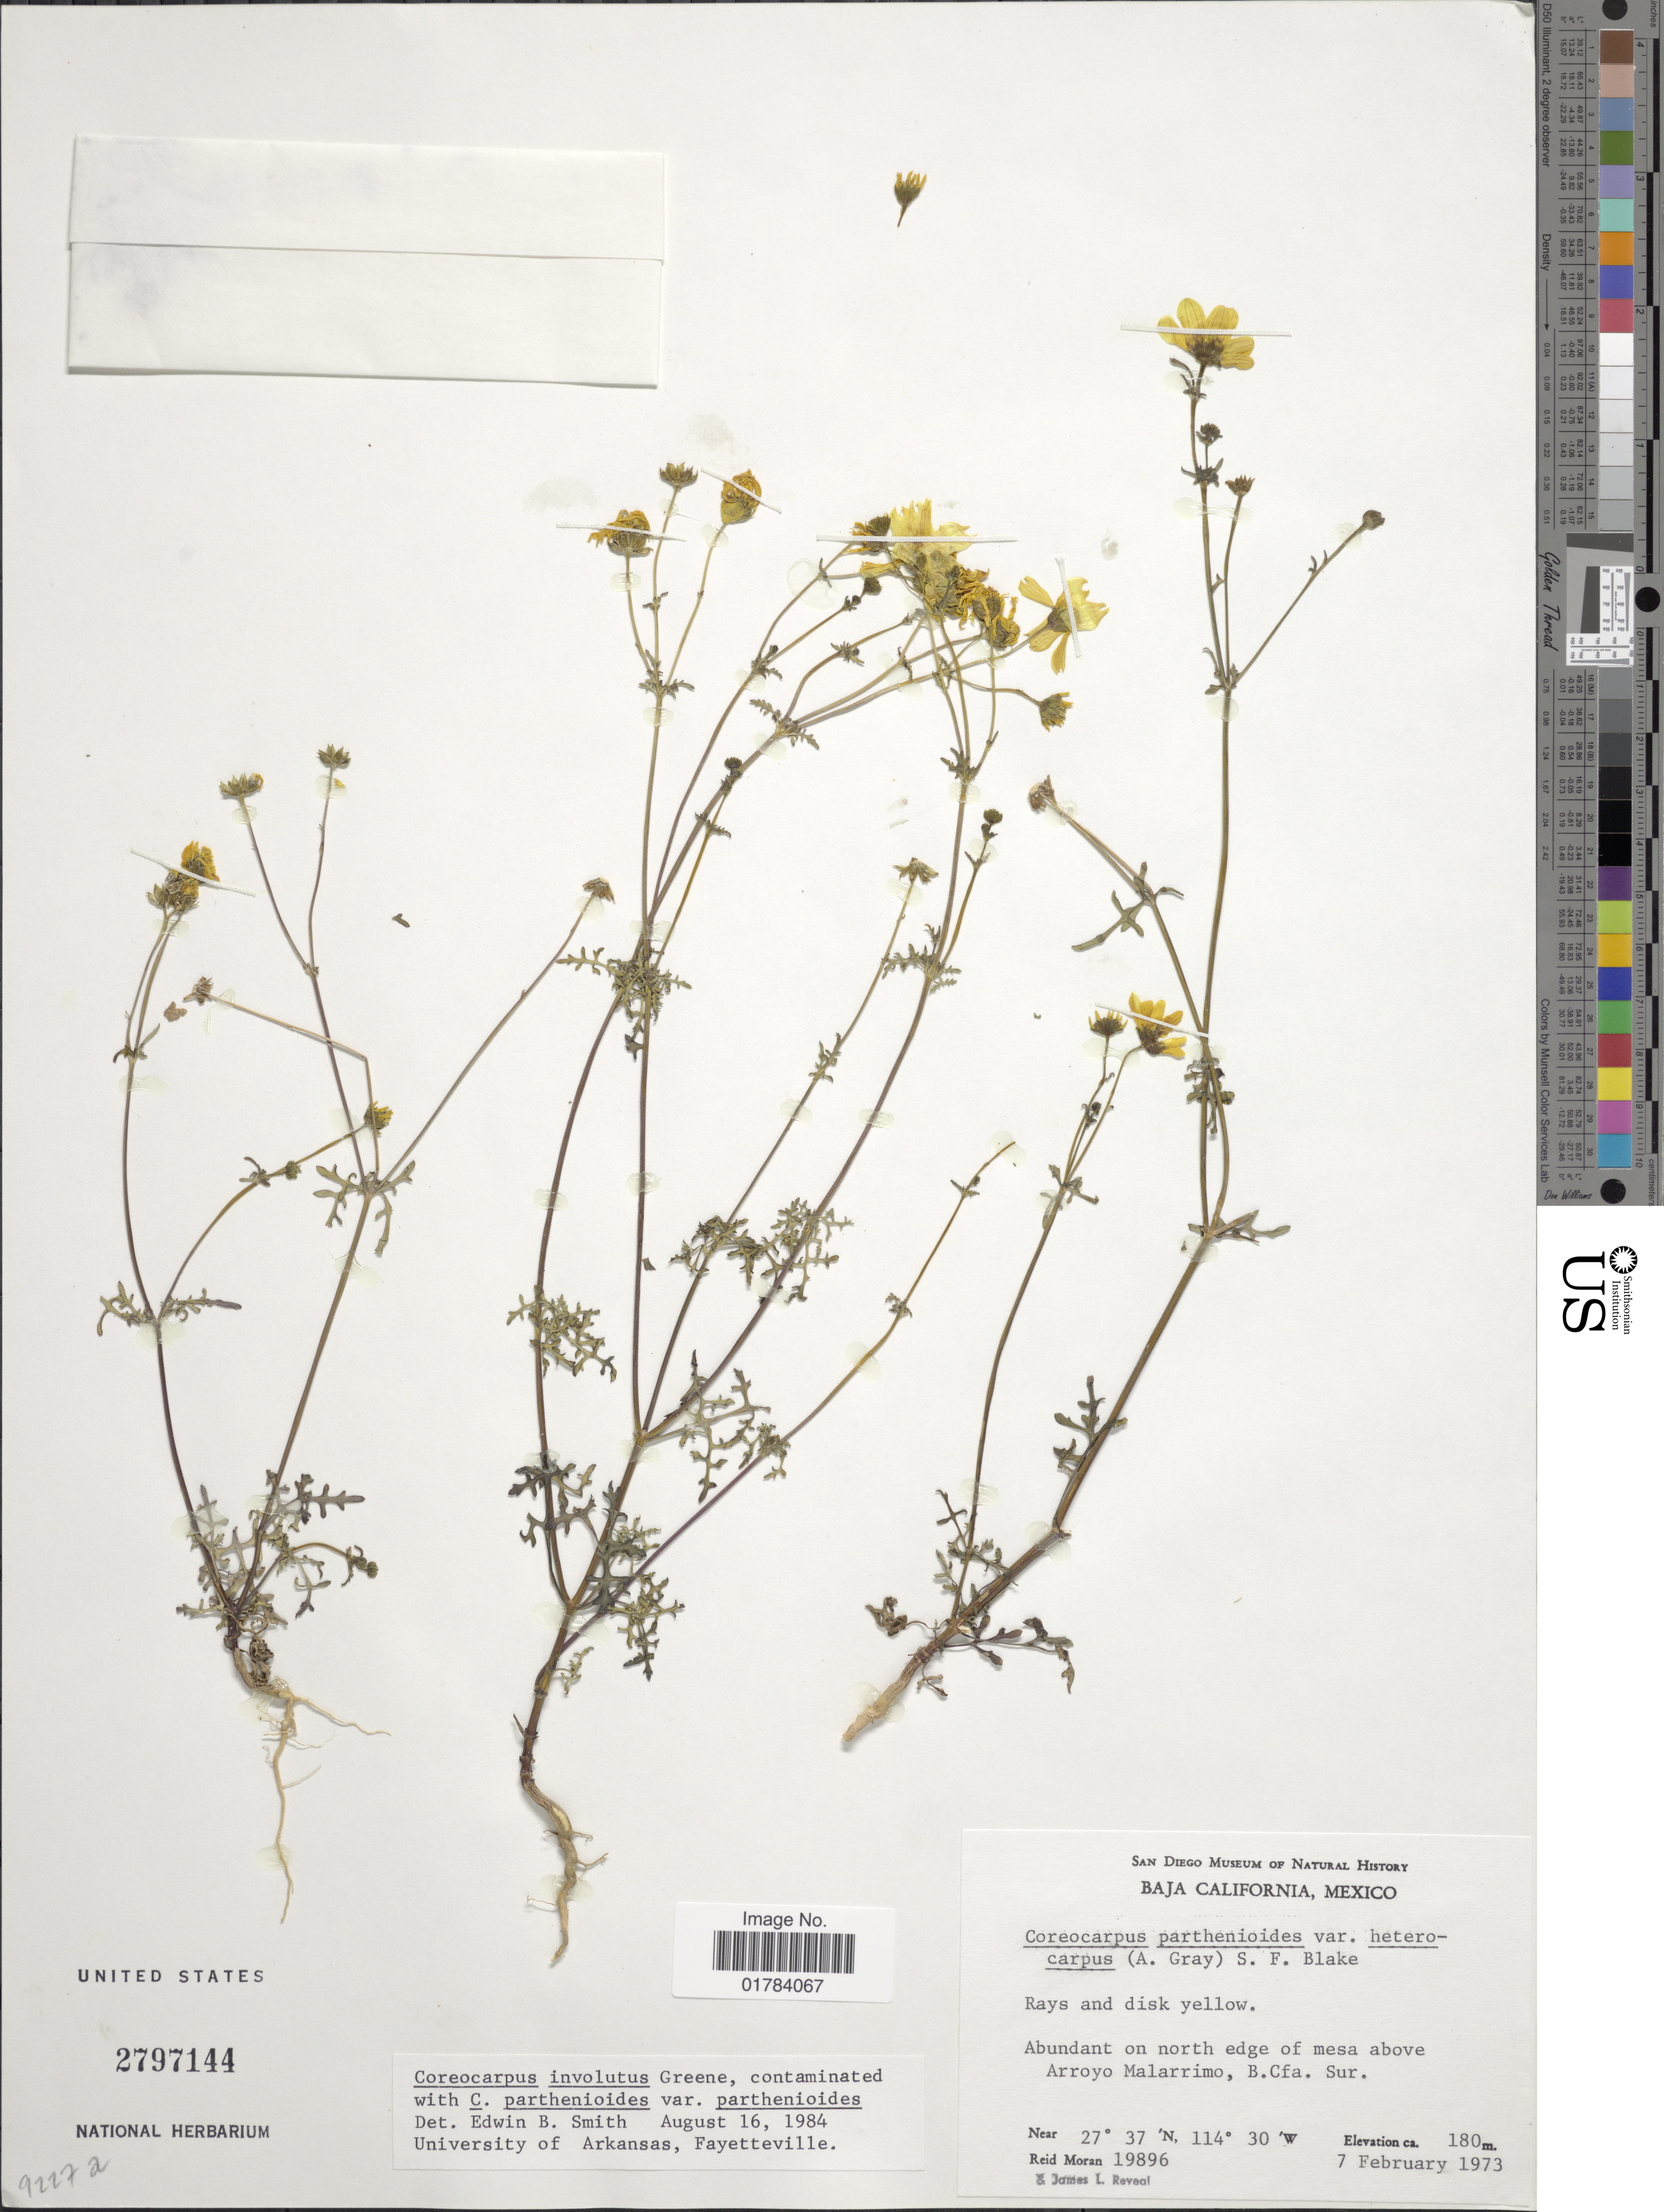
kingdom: Plantae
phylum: Tracheophyta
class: Magnoliopsida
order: Asterales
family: Asteraceae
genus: Coreocarpus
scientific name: Coreocarpus involutus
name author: Greene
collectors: R. V. Moran & J. L. Reveal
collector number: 19896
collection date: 1973-02-07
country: Mexico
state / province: Baja California Sur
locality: Abundant on north edge of mesa above Arroyo Malarrimo, B. Cfa. Sur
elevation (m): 180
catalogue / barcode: US 2797144